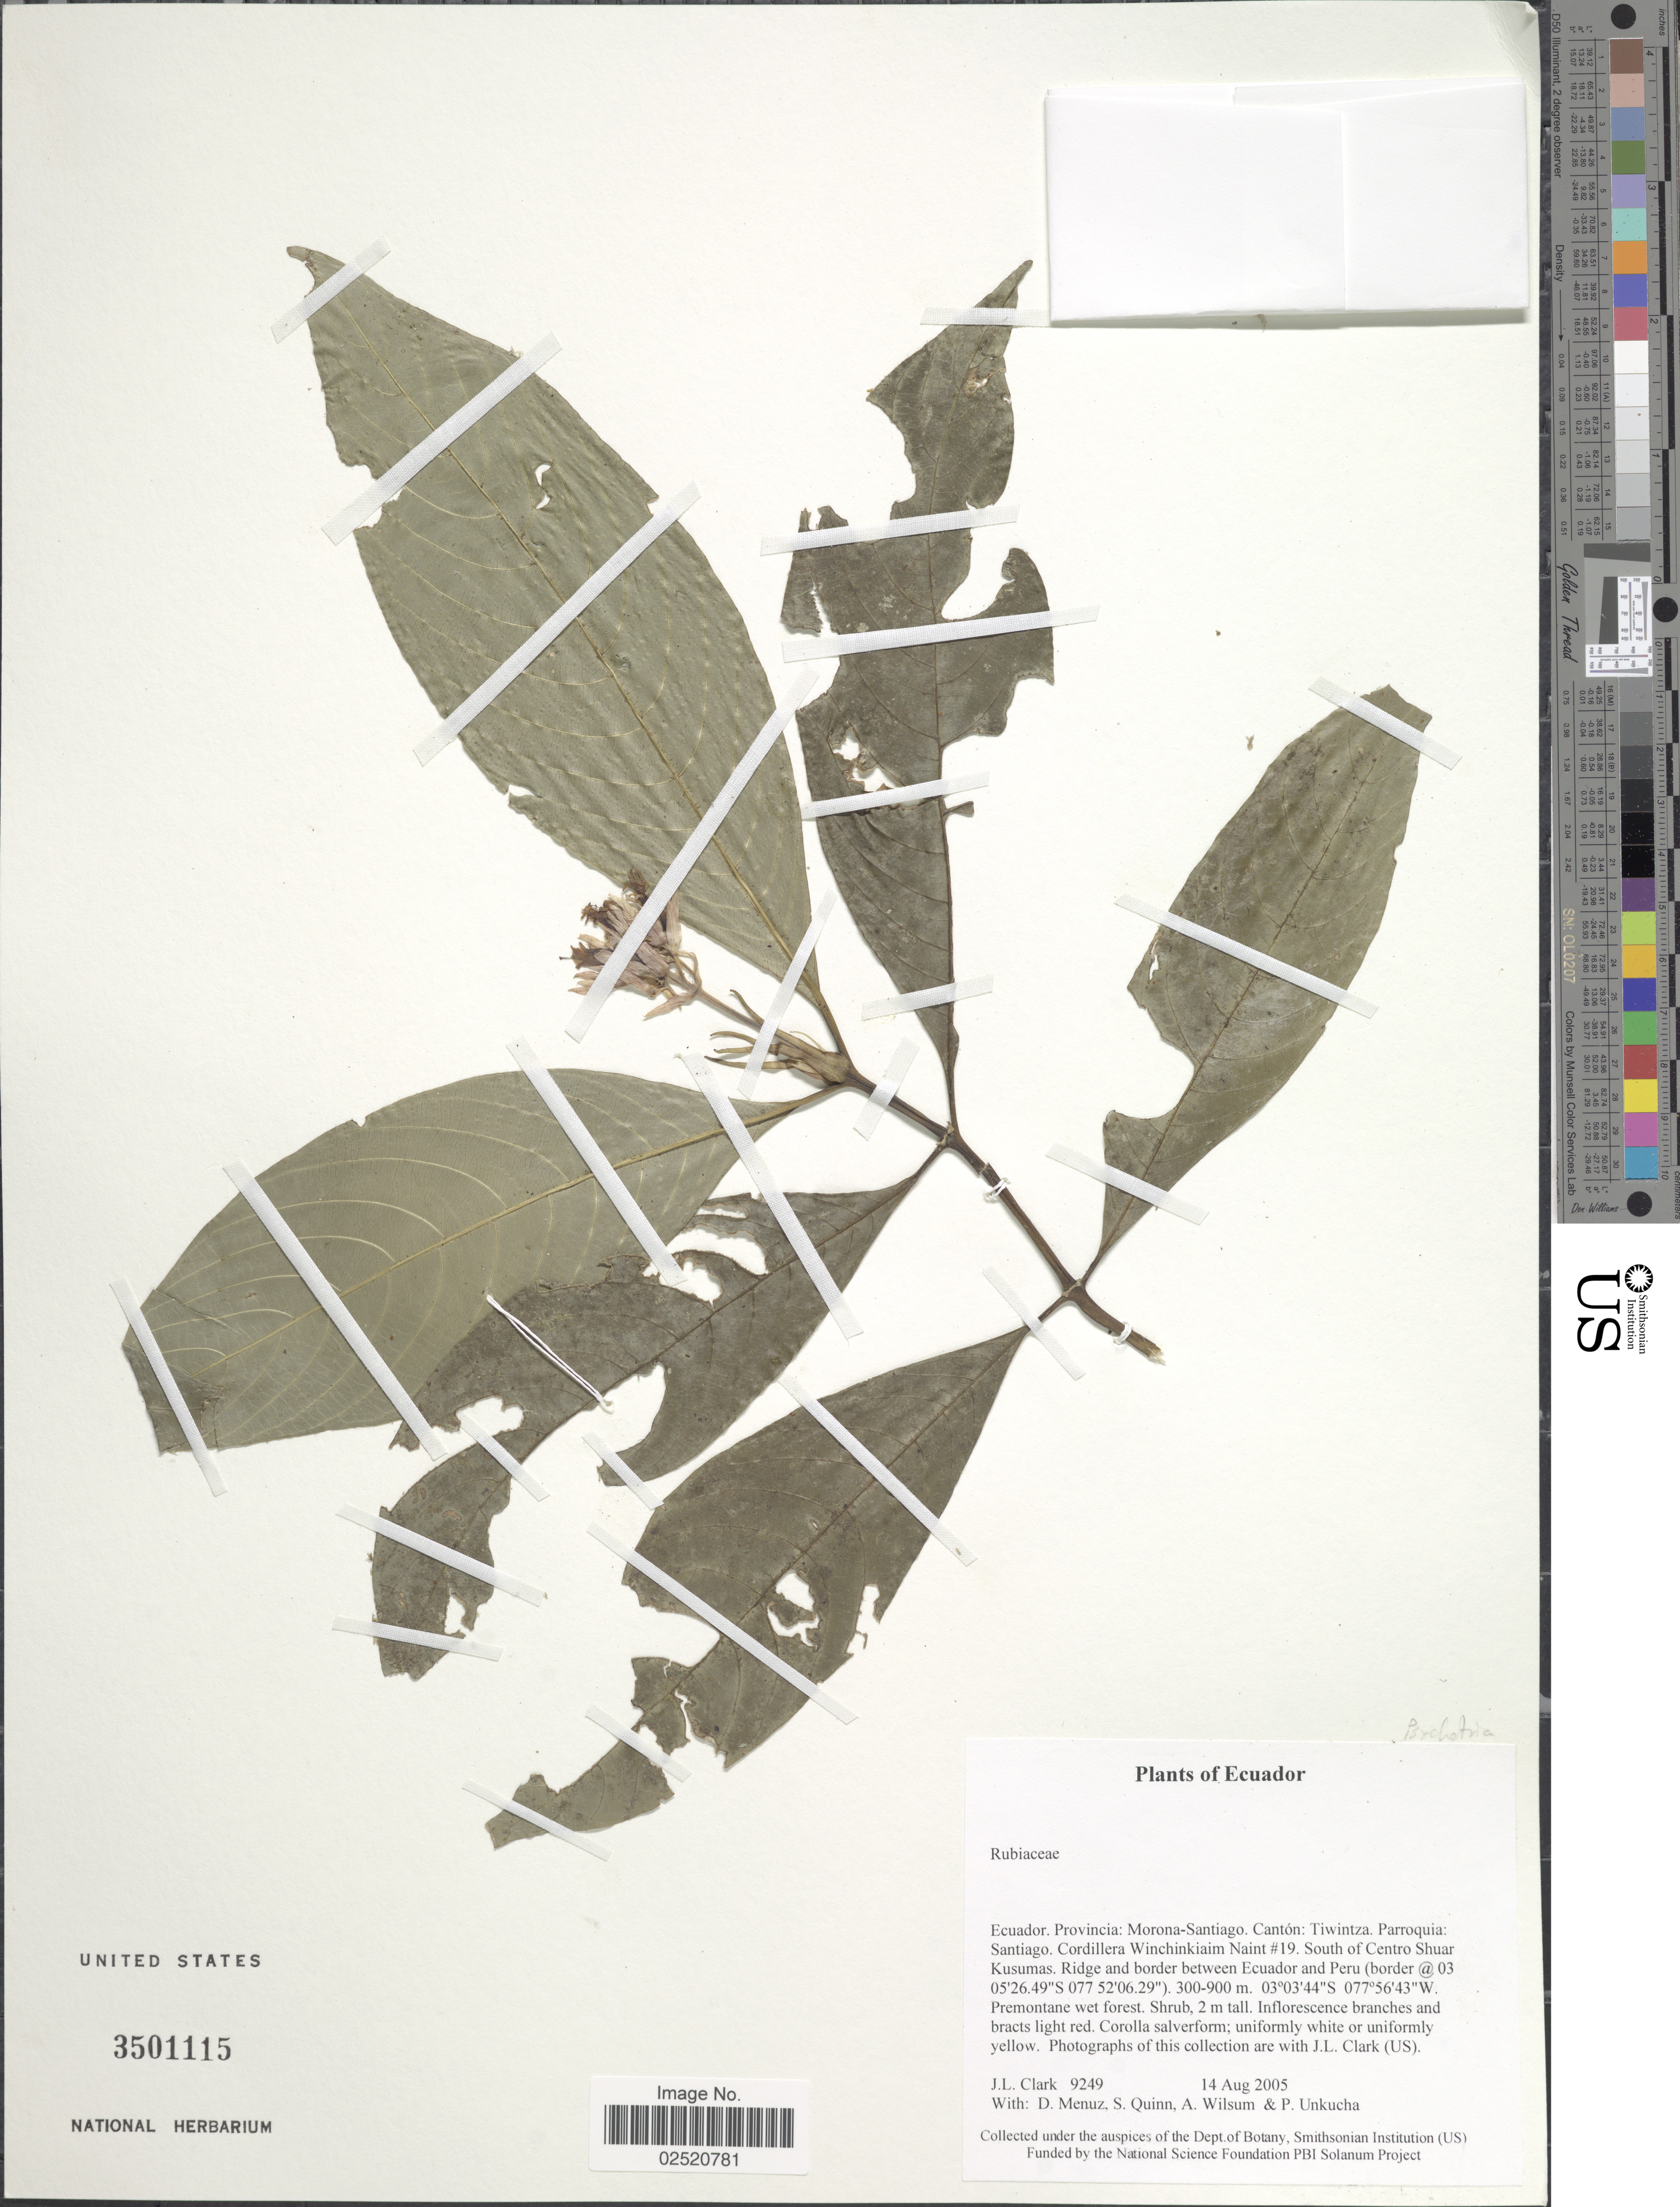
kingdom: Plantae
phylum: Tracheophyta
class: Magnoliopsida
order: Gentianales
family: Rubiaceae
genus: Psychotria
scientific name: Psychotria sp.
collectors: J. L. Clark, D. Menuz, S. Quinn, A. Wilsum & P. Unkucha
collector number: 9249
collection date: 2005-08-14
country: Ecuador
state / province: Morona-Santiago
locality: Canton: Tiwintza, Parroquia: Santiago, Cordillera Winchinkiaim Naint #19, South of Centro Shuar Kusumas, ridge and border between Ecuador and Peru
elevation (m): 300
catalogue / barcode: US 3501115